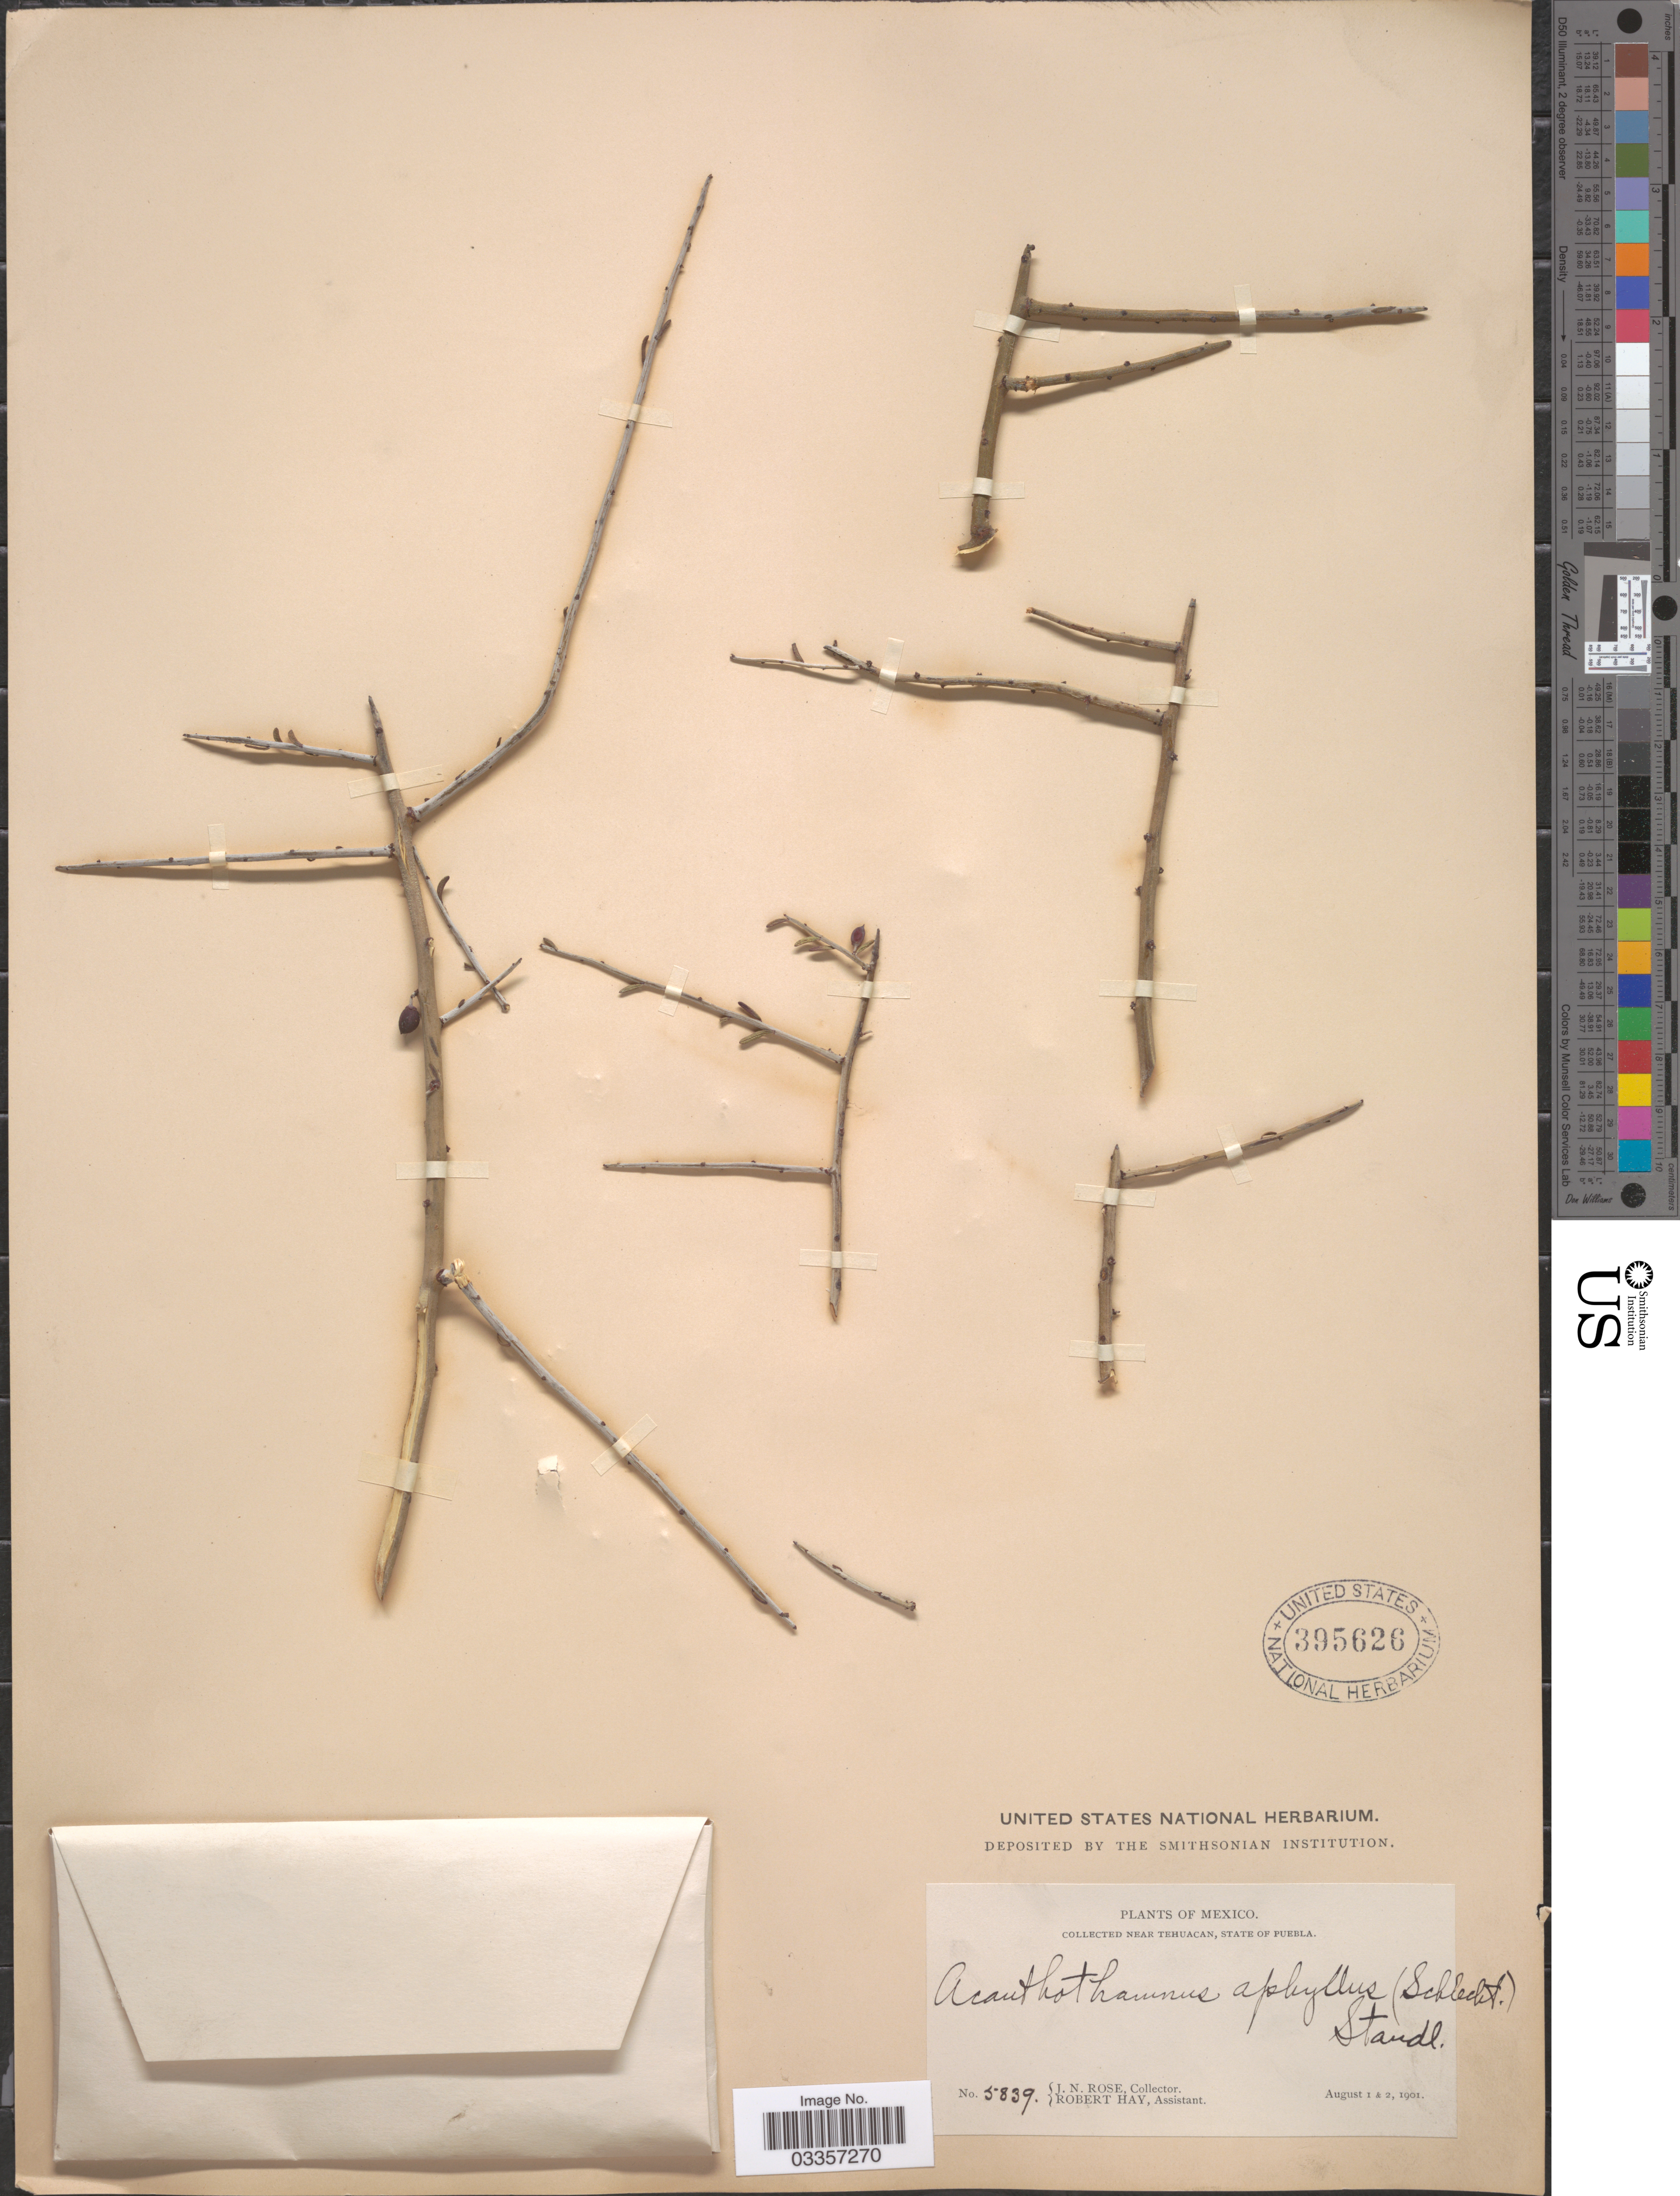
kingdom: Plantae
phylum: Tracheophyta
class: Magnoliopsida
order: Celastrales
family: Celastraceae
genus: Acanthothamnus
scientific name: Acanthothamnus aphyllus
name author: (Schltdl.) Standl.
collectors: J. N. Rose & R. Hay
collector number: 5839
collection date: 1901-08-01/1901-08-02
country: Mexico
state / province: Puebla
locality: Near Tehuacan.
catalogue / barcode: US 395626